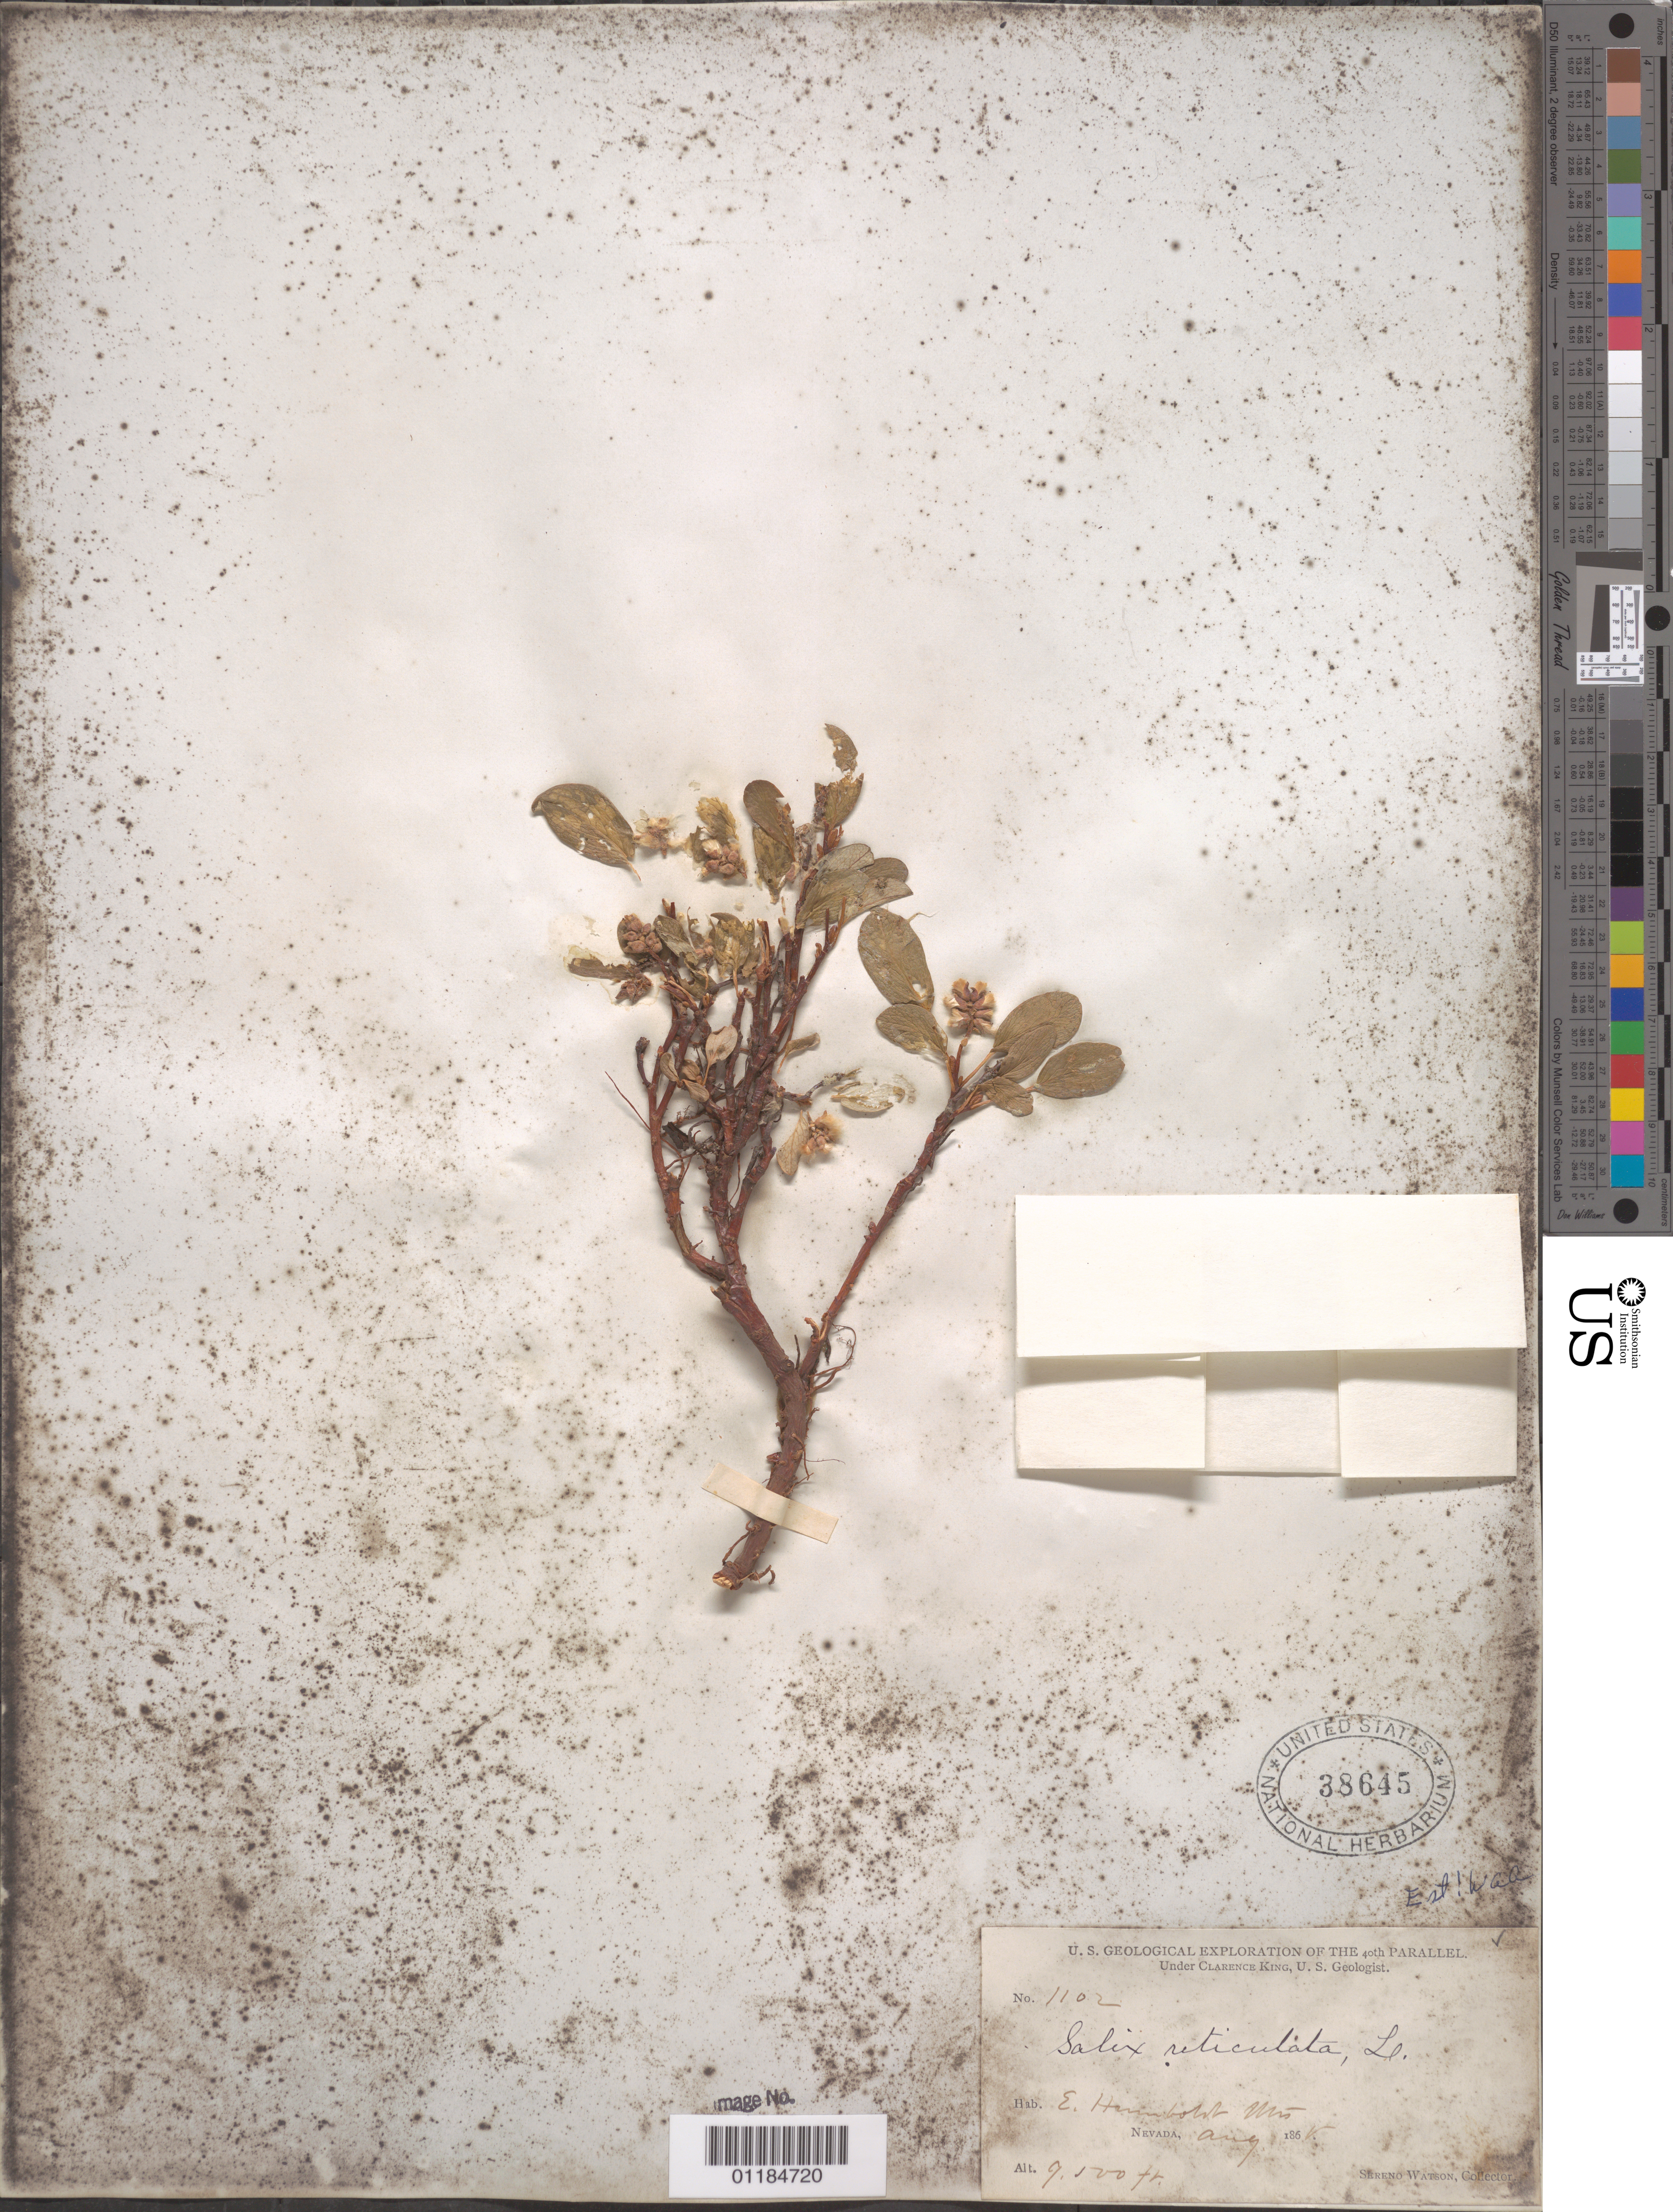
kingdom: Plantae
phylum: Tracheophyta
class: Magnoliopsida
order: Malpighiales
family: Salicaceae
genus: Salix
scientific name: Salix reticulata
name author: L.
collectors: S. Watson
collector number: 1102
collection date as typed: Aug 1868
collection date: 1868-08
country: United States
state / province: Nevada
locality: East Humboldt Mts.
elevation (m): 2896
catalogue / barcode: US 38645